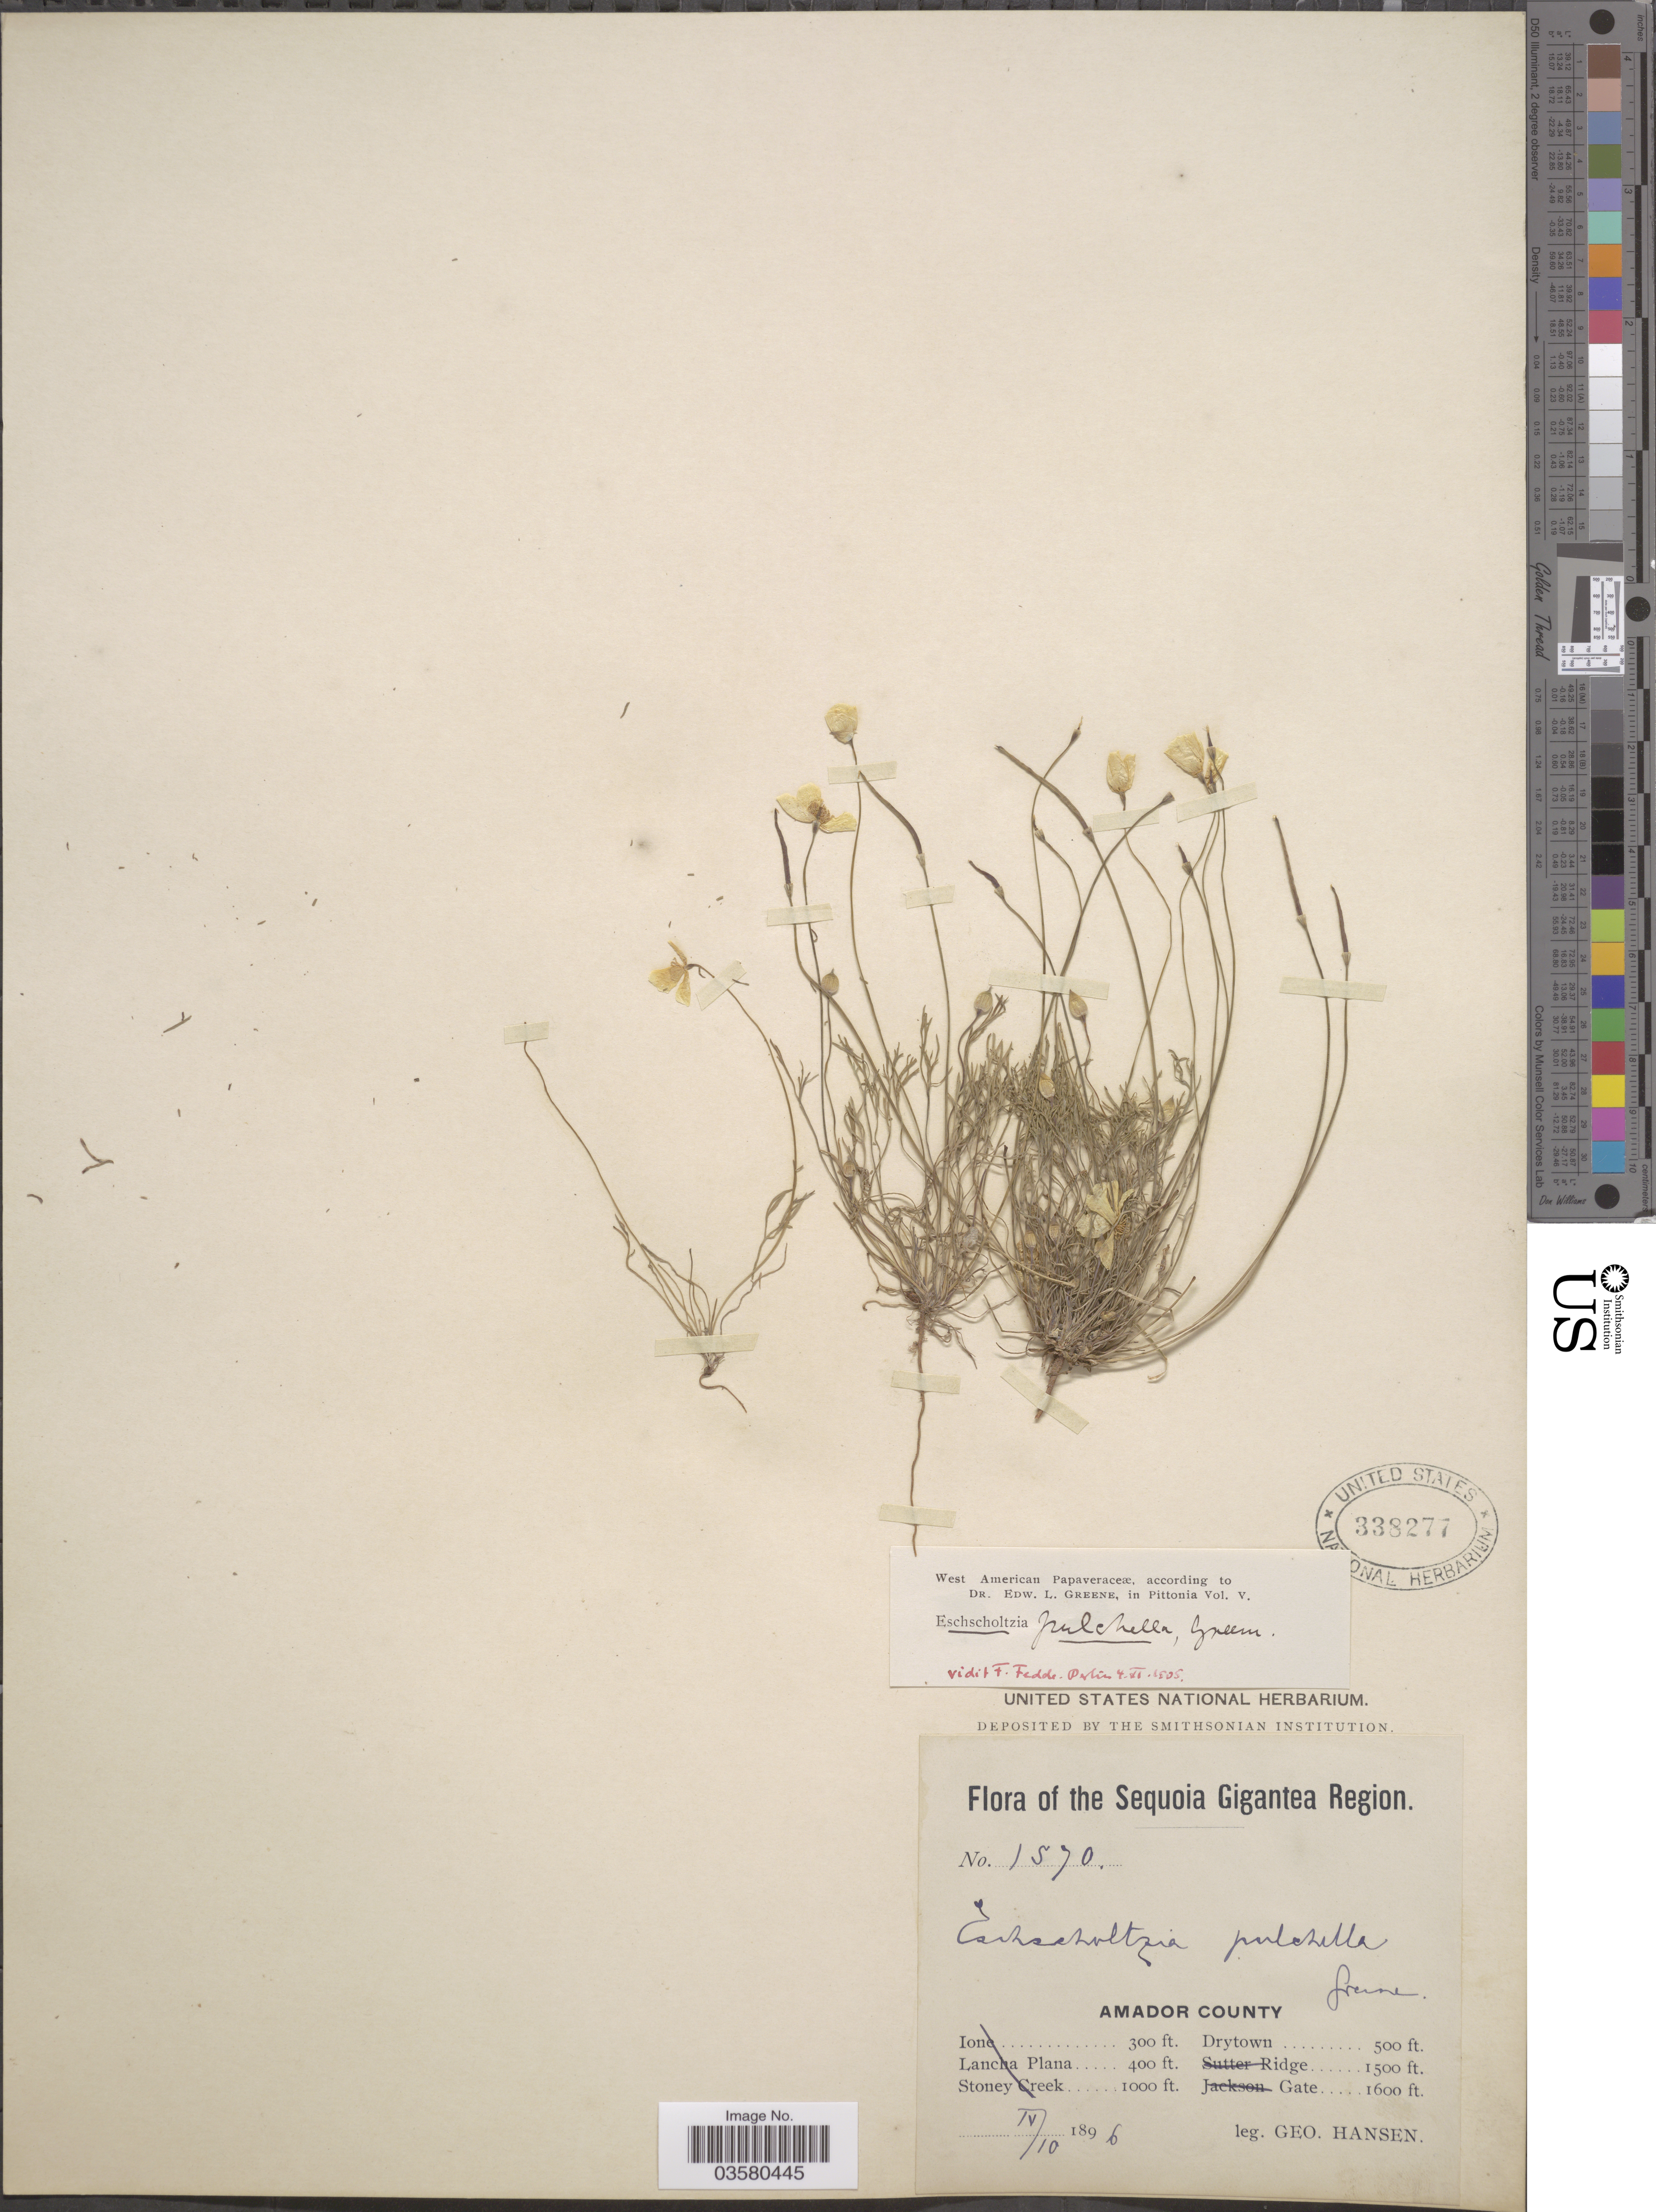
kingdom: Plantae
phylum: Tracheophyta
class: Magnoliopsida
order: Ranunculales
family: Papaveraceae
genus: Eschscholzia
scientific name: Eschscholzia lobbii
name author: Greene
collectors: G. Hansen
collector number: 1570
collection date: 1896-04-10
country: United States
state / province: California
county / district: Amador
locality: The Seguoia Gigantea Region. Amador County. Drytown.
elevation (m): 152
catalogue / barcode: US 338277